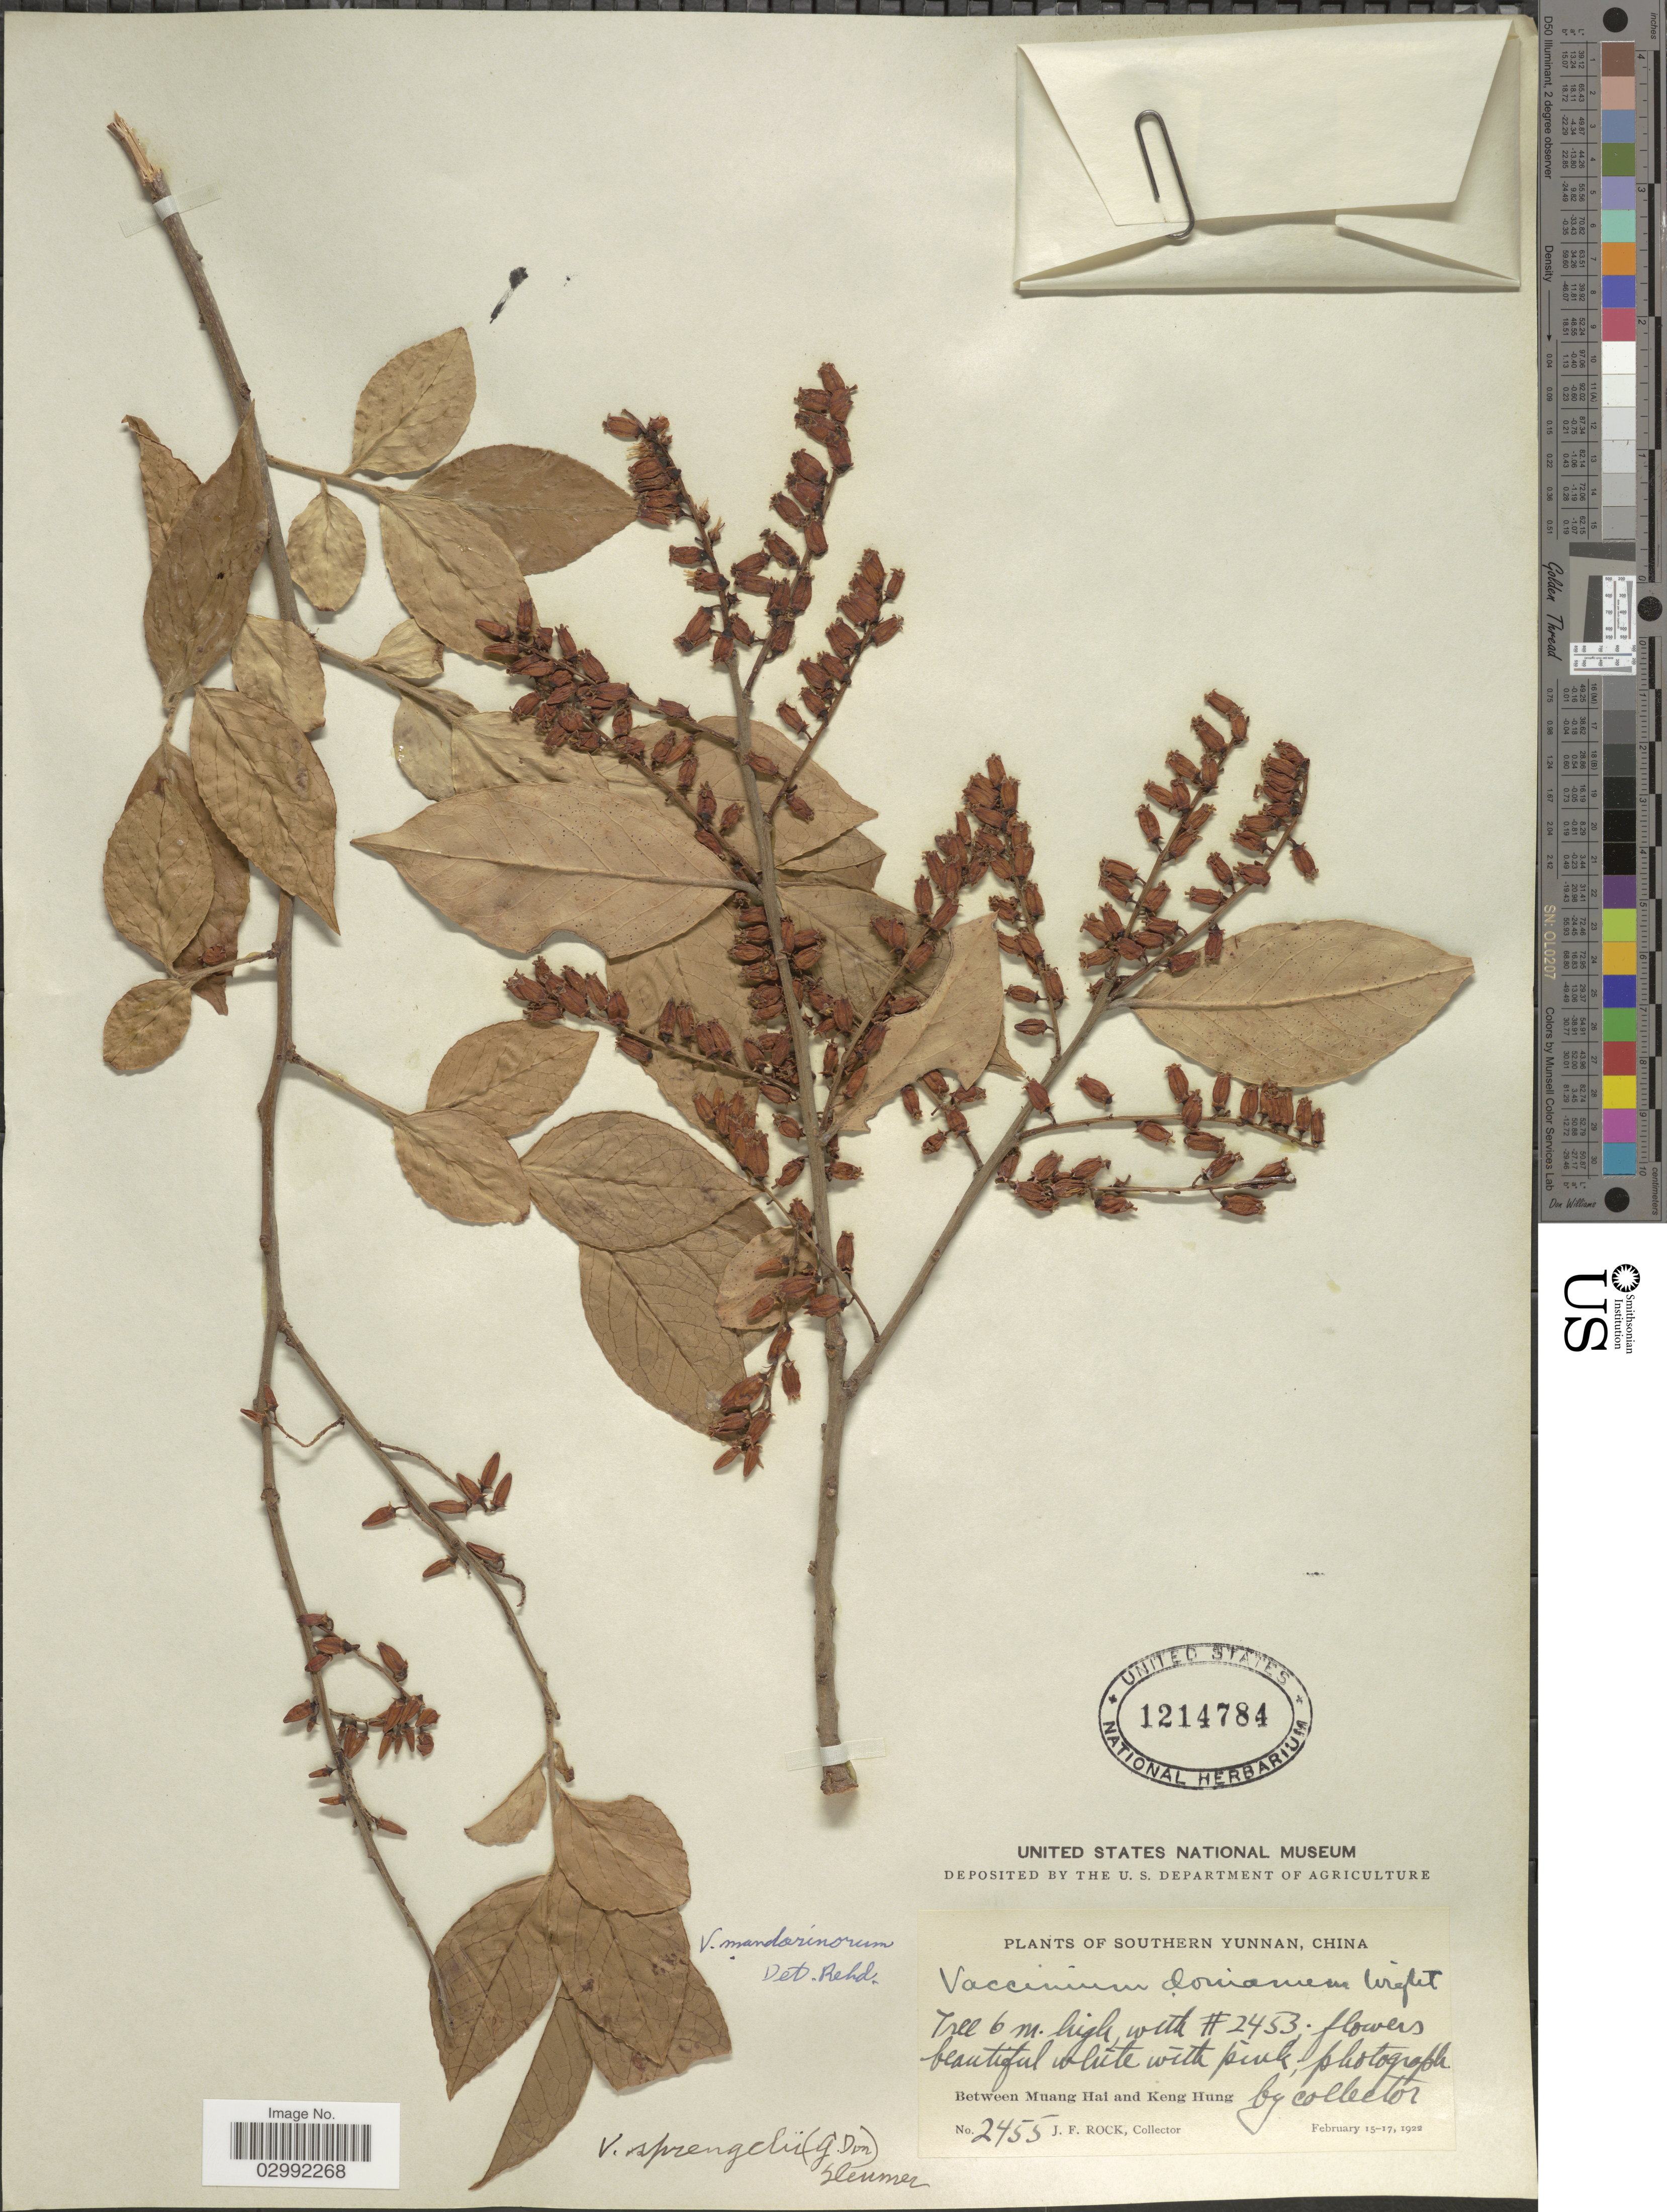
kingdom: Plantae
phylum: Tracheophyta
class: Magnoliopsida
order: Ericales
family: Ericaceae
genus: Vaccinium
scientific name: Vaccinium sprengelii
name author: (G. Don) Sleumer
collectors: J. Rock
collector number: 2455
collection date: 1922-02-15/1922-02-17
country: China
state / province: Yunnan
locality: Southern Yunnan. Between Muang Hai and Keng Hung.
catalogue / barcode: US 1214784